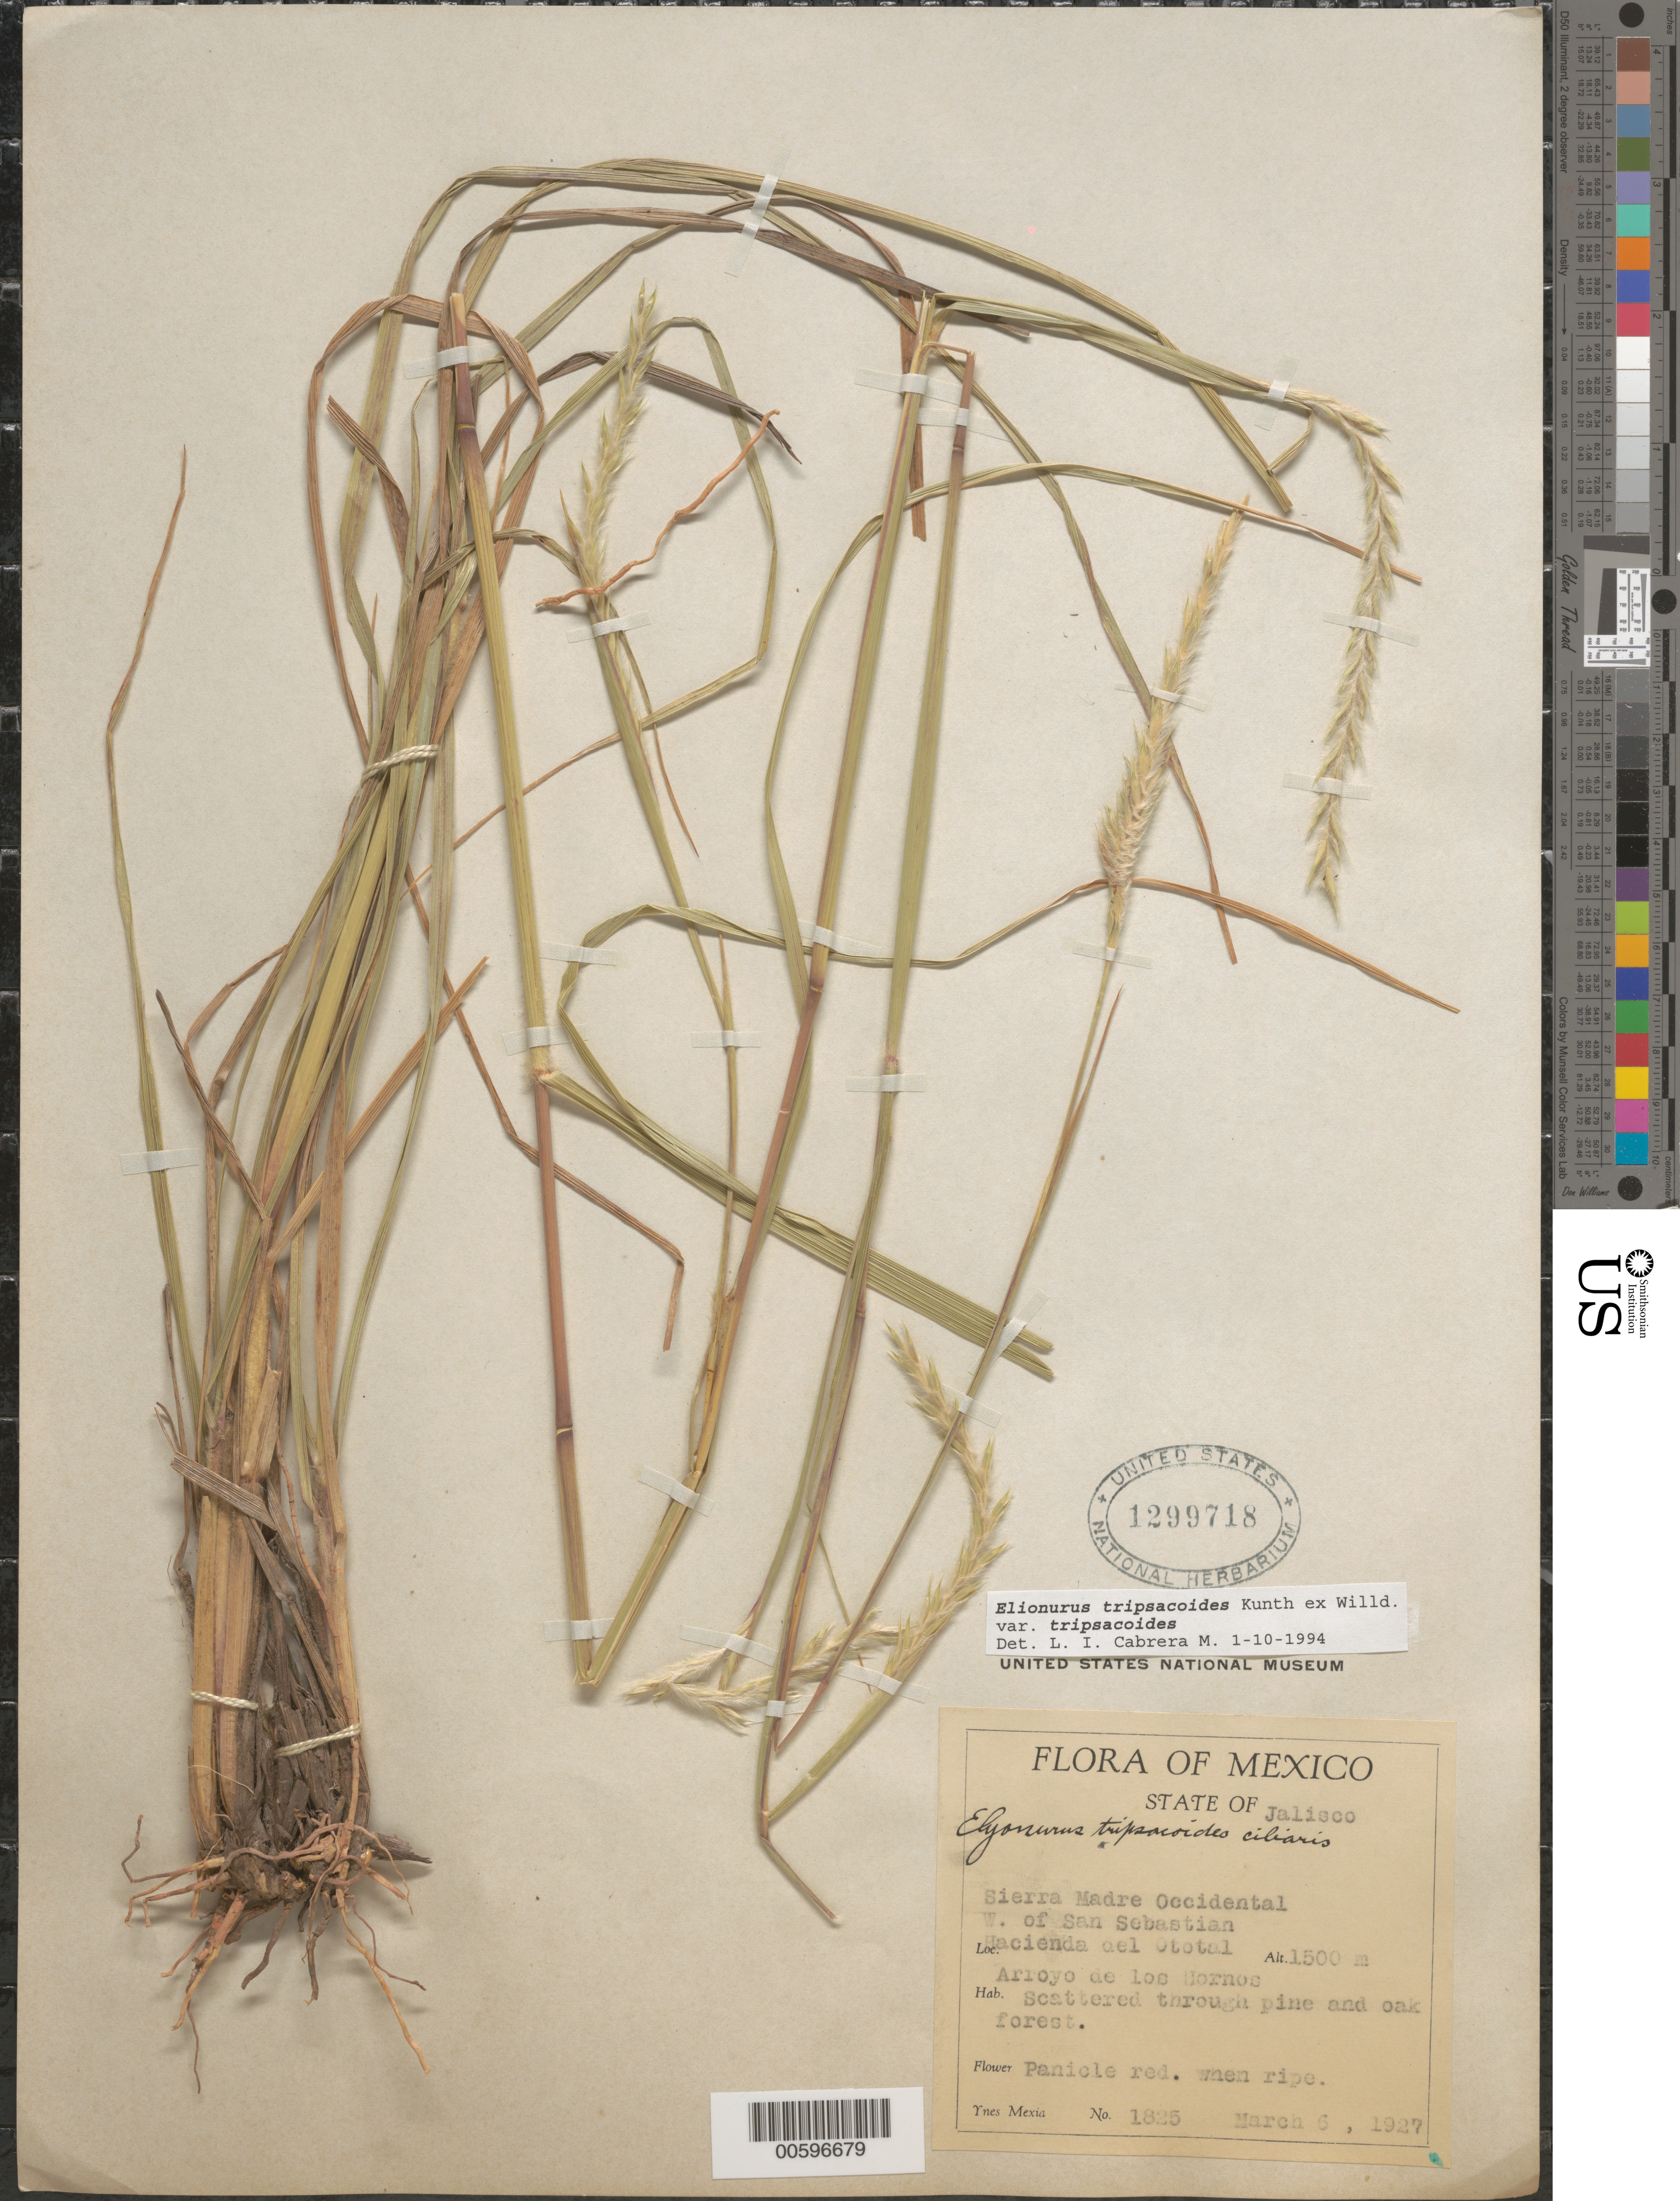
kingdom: Plantae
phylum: Tracheophyta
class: Liliopsida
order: Poales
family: Poaceae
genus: Elionurus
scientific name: Elionurus tripsacoides var. tripsacoides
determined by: Cabrera M., L. I.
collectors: Y. Mexia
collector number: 1825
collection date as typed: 6 Mar 1927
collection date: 1927-03-06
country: Mexico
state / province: Jalisco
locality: Sierra Madre Occidental W of San Sebastian, Hacienda del Ototal, Arroyo de los Hornos.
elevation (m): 1500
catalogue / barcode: US 1299718